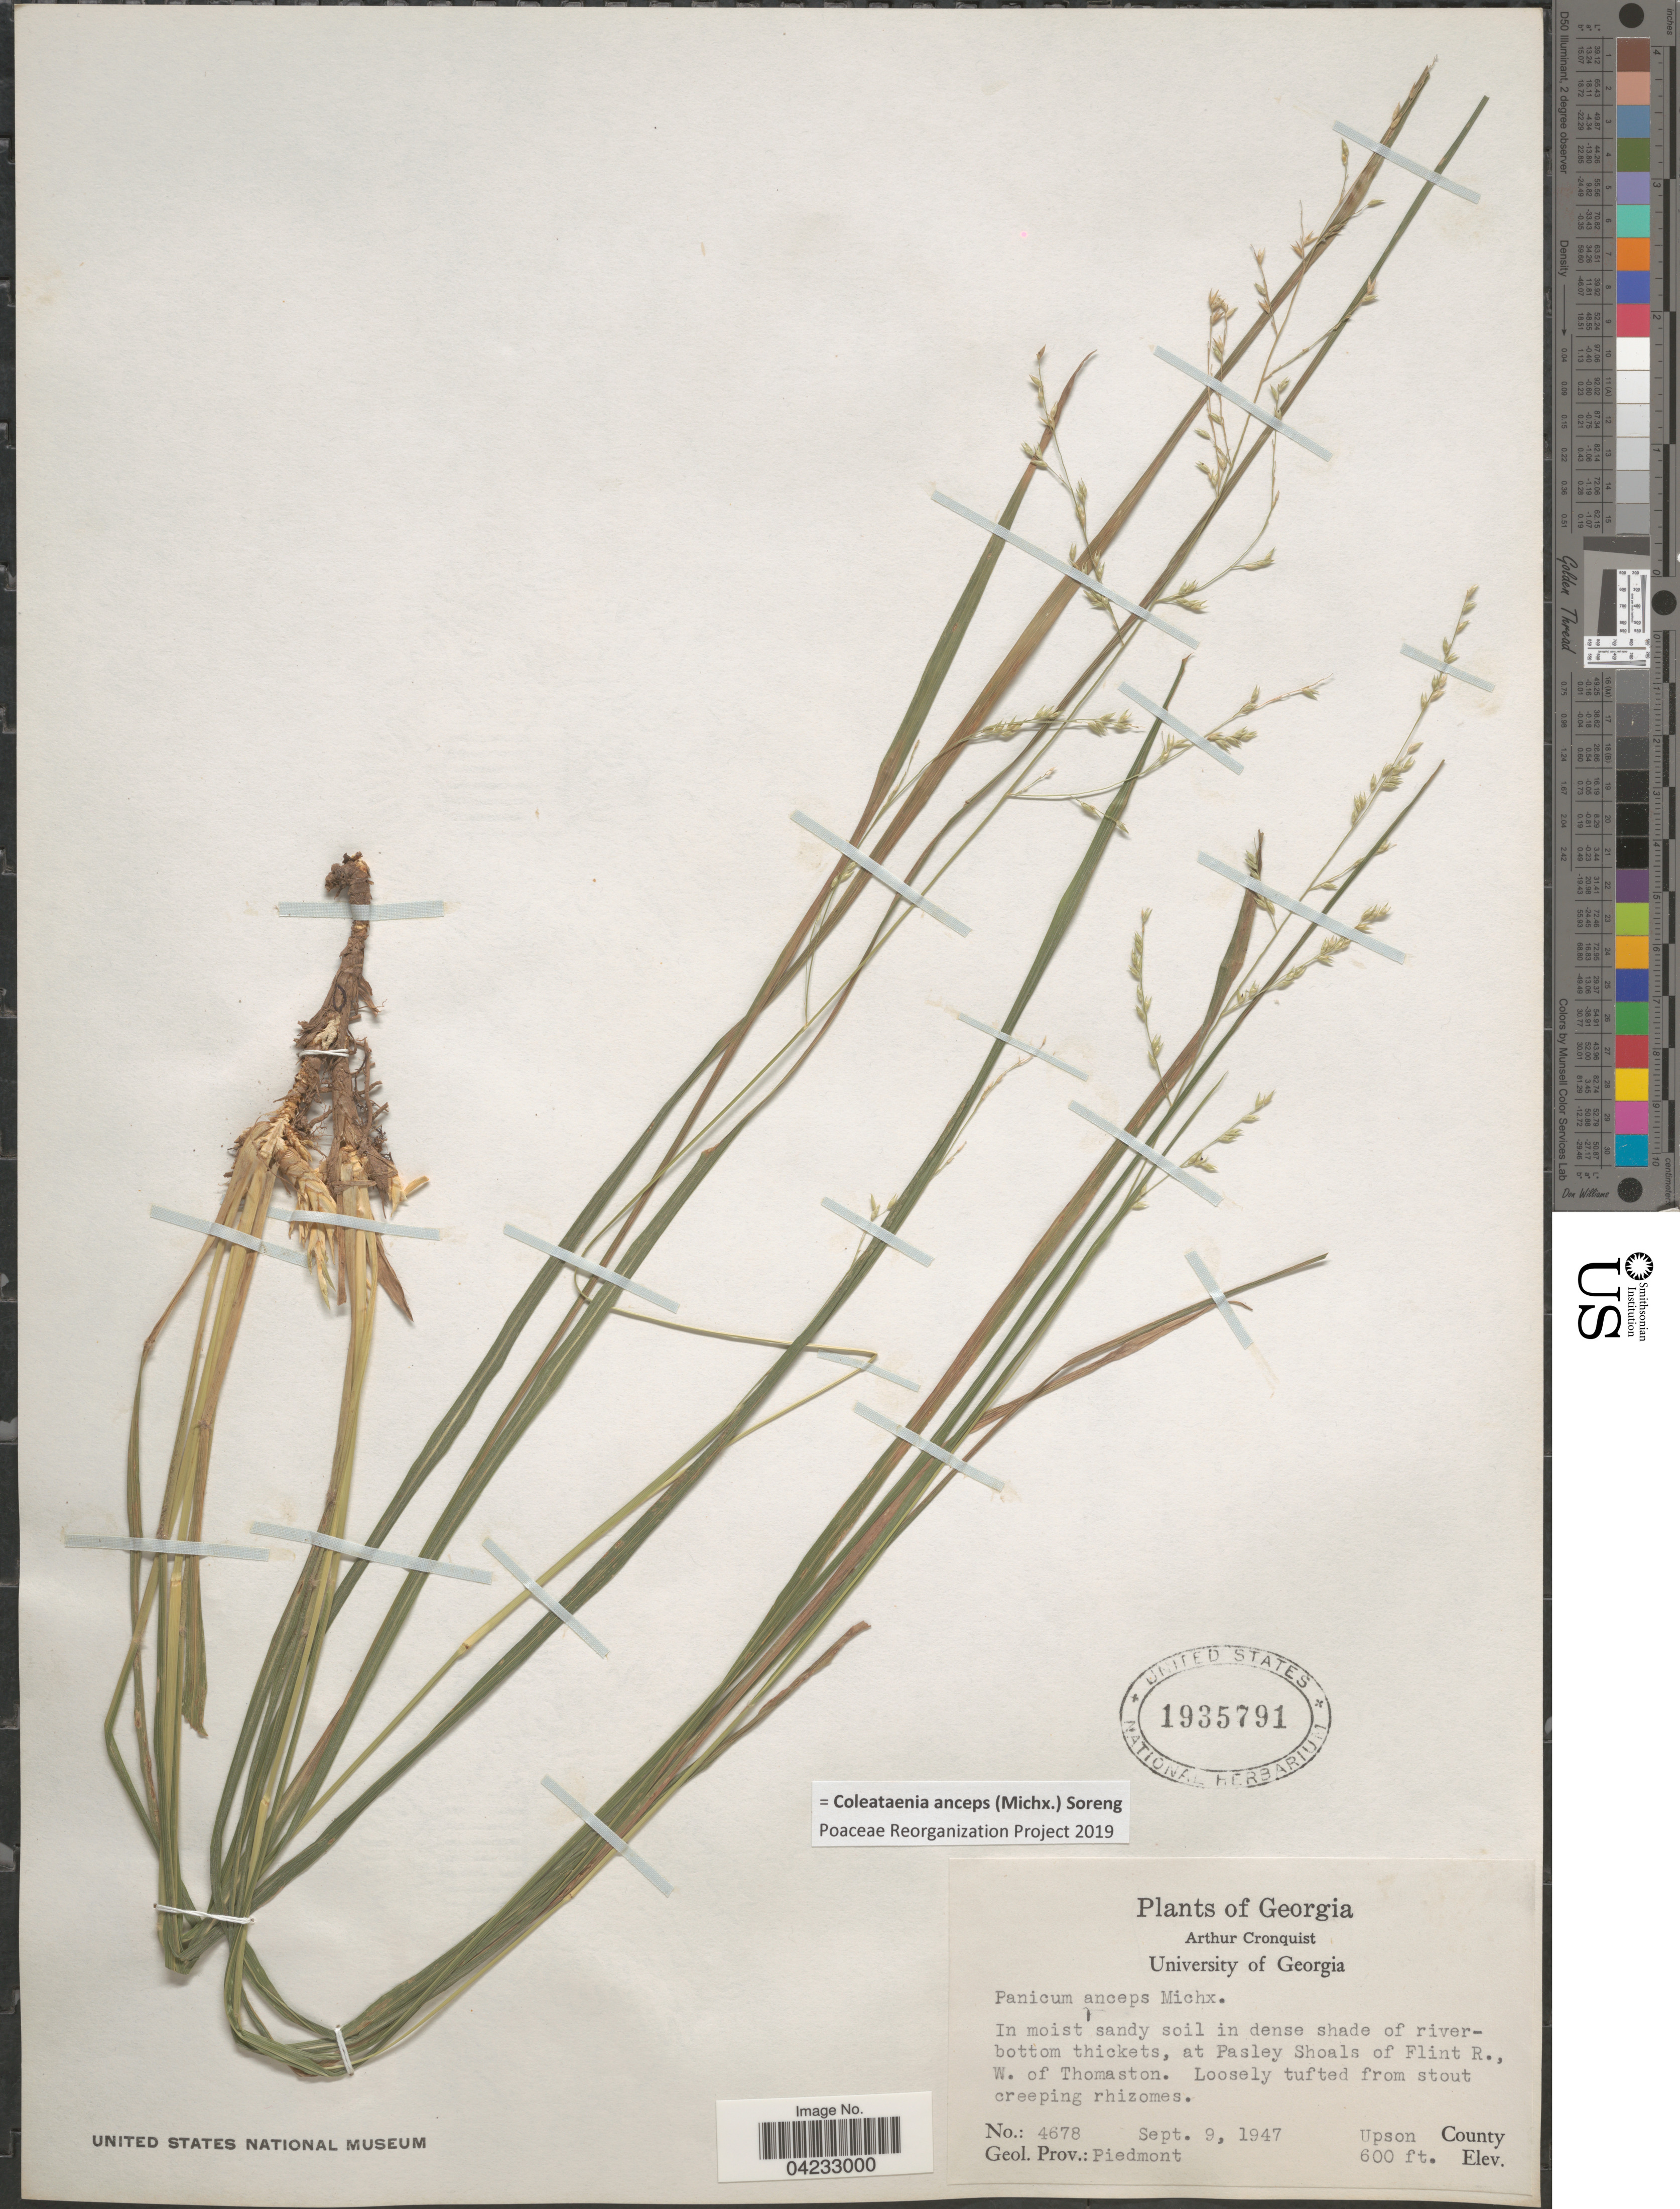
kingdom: Plantae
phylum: Tracheophyta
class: Liliopsida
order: Poales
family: Poaceae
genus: Coleataenia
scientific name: Coleataenia anceps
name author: (Michx.) Soreng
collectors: A. J. Cronquist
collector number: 4678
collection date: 1947-09-09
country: United States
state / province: Georgia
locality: At Pasley Shoals of Flint R., W. of Thomaston. Upson County. Geol. Prov.: Piedmont.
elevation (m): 183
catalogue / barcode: US 1935791